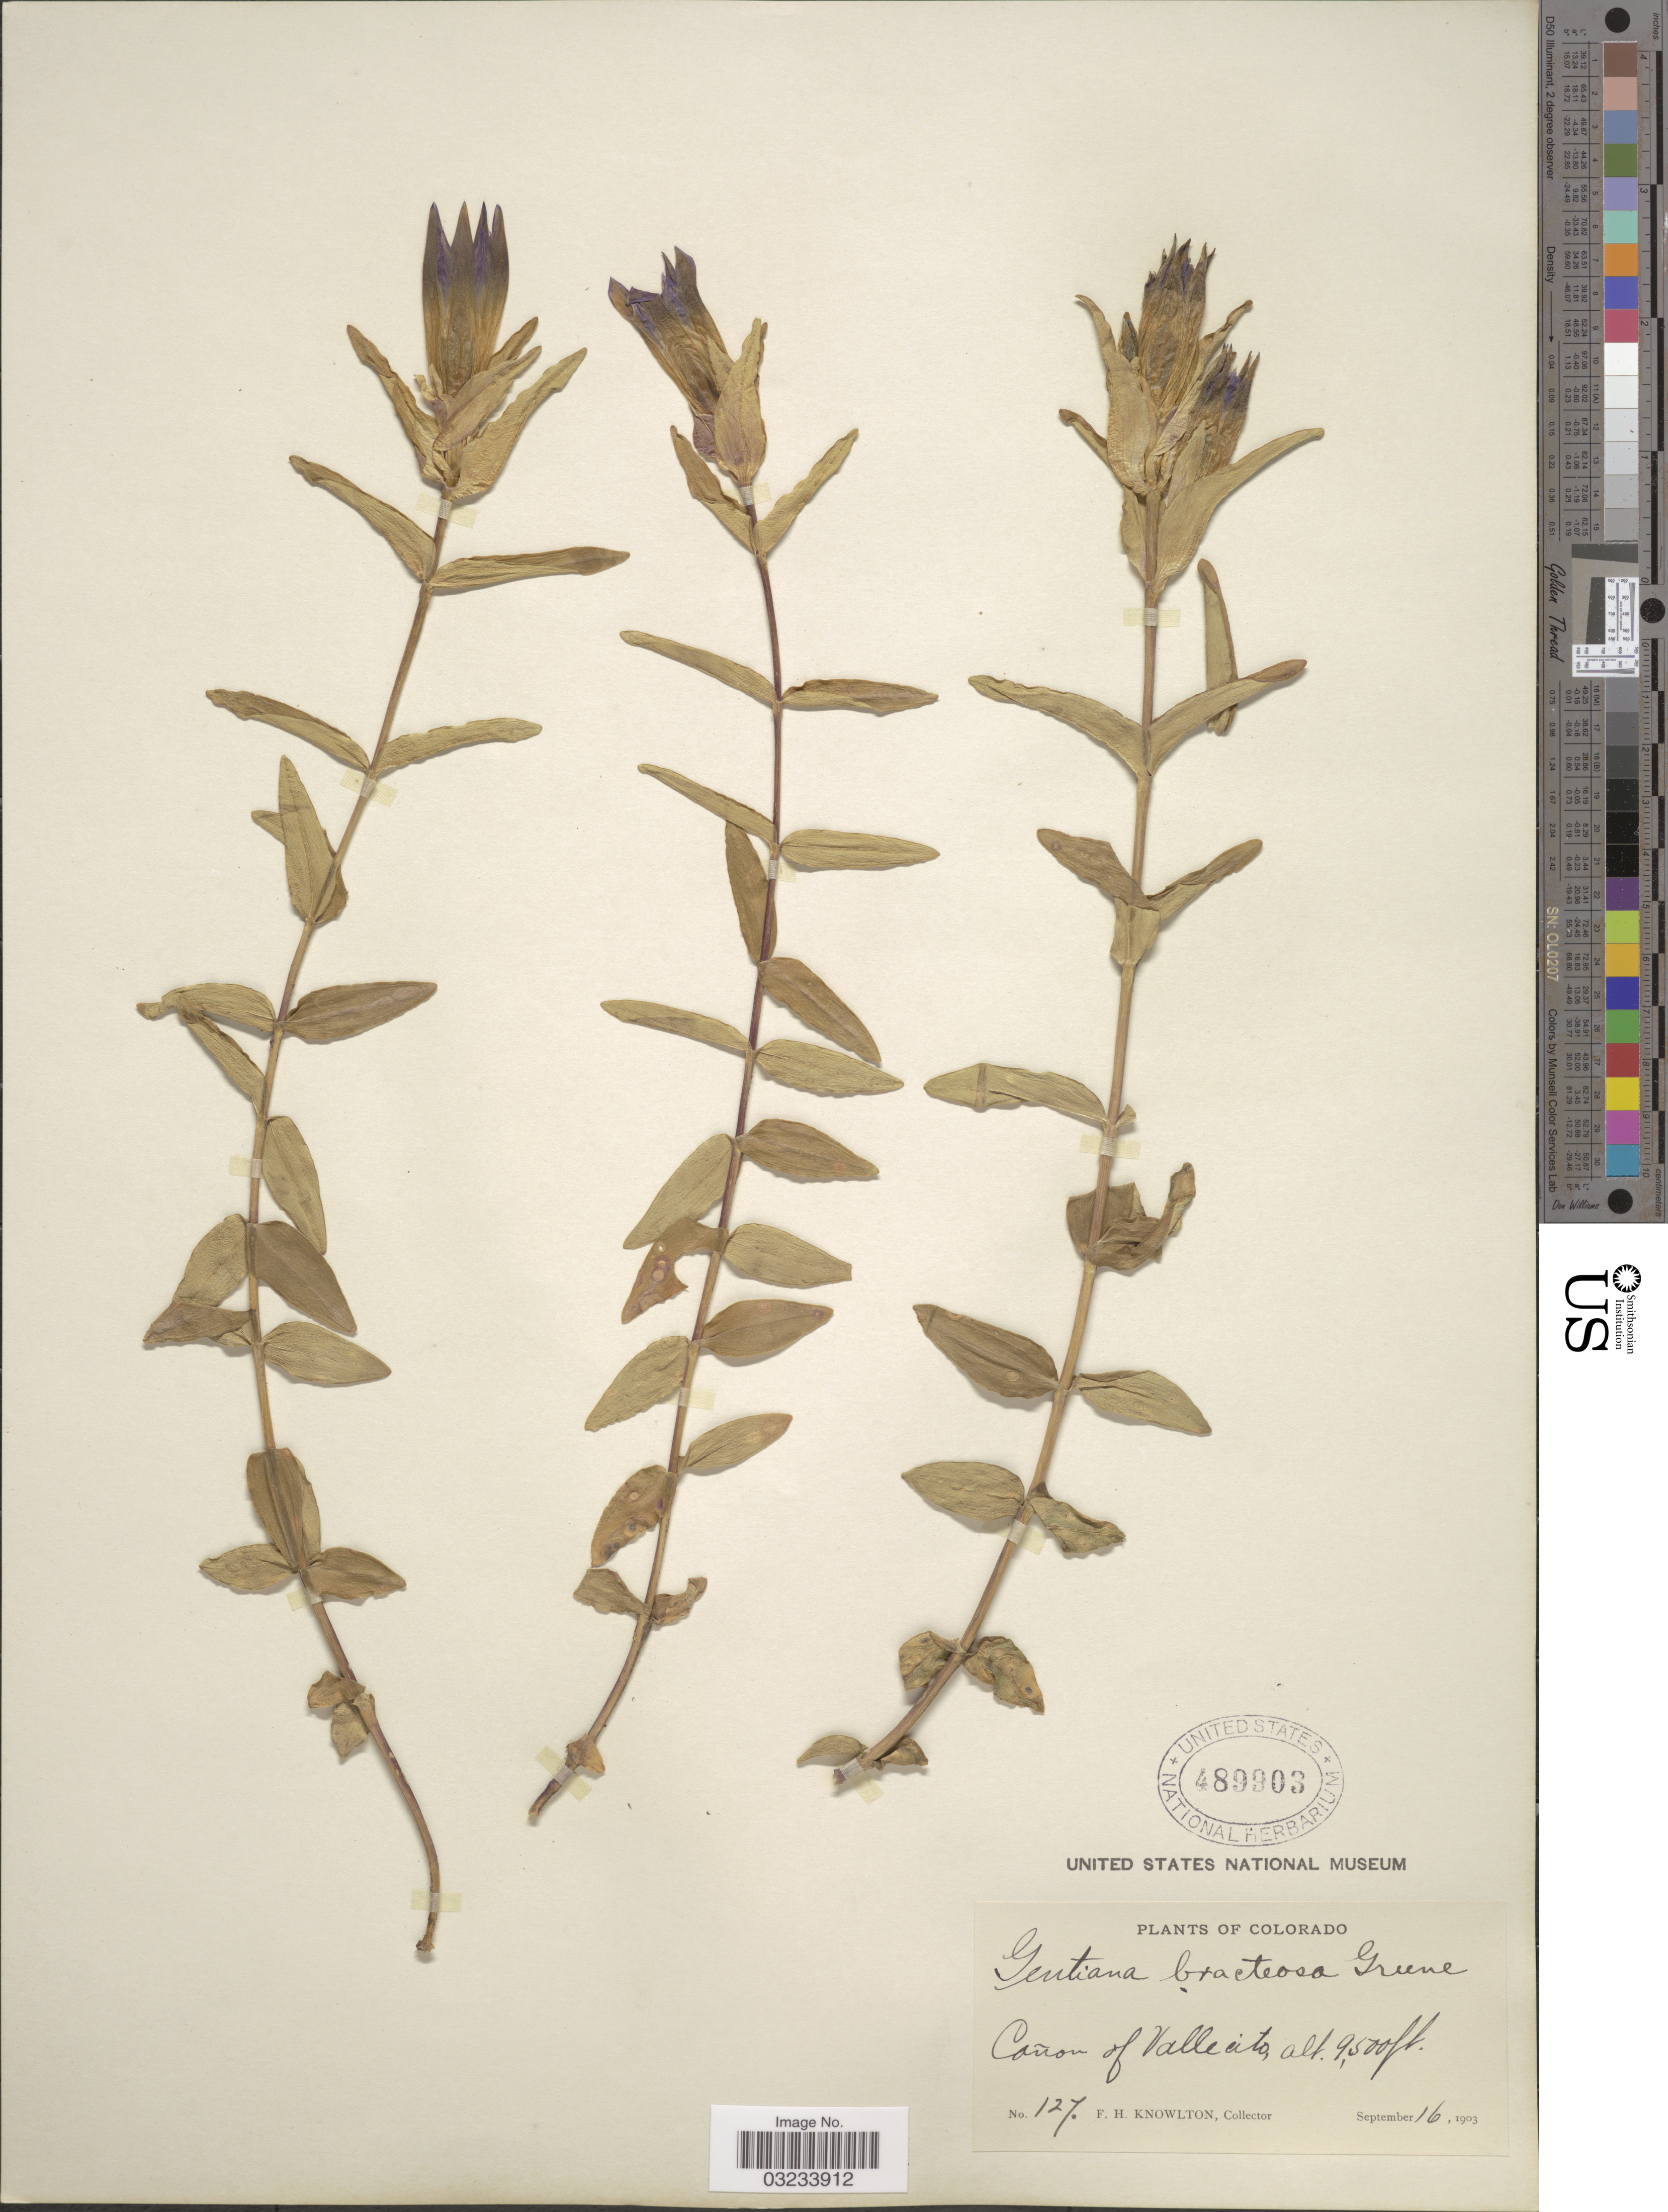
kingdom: Plantae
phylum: Tracheophyta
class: Magnoliopsida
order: Gentianales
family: Gentianaceae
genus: Gentiana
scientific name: Gentiana bracteosa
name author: S.W. Greene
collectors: F. H. Knowlton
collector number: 127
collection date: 1903-09-16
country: United States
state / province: Colorado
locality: Cañon of Vallecito.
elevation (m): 2896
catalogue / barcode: US 489903